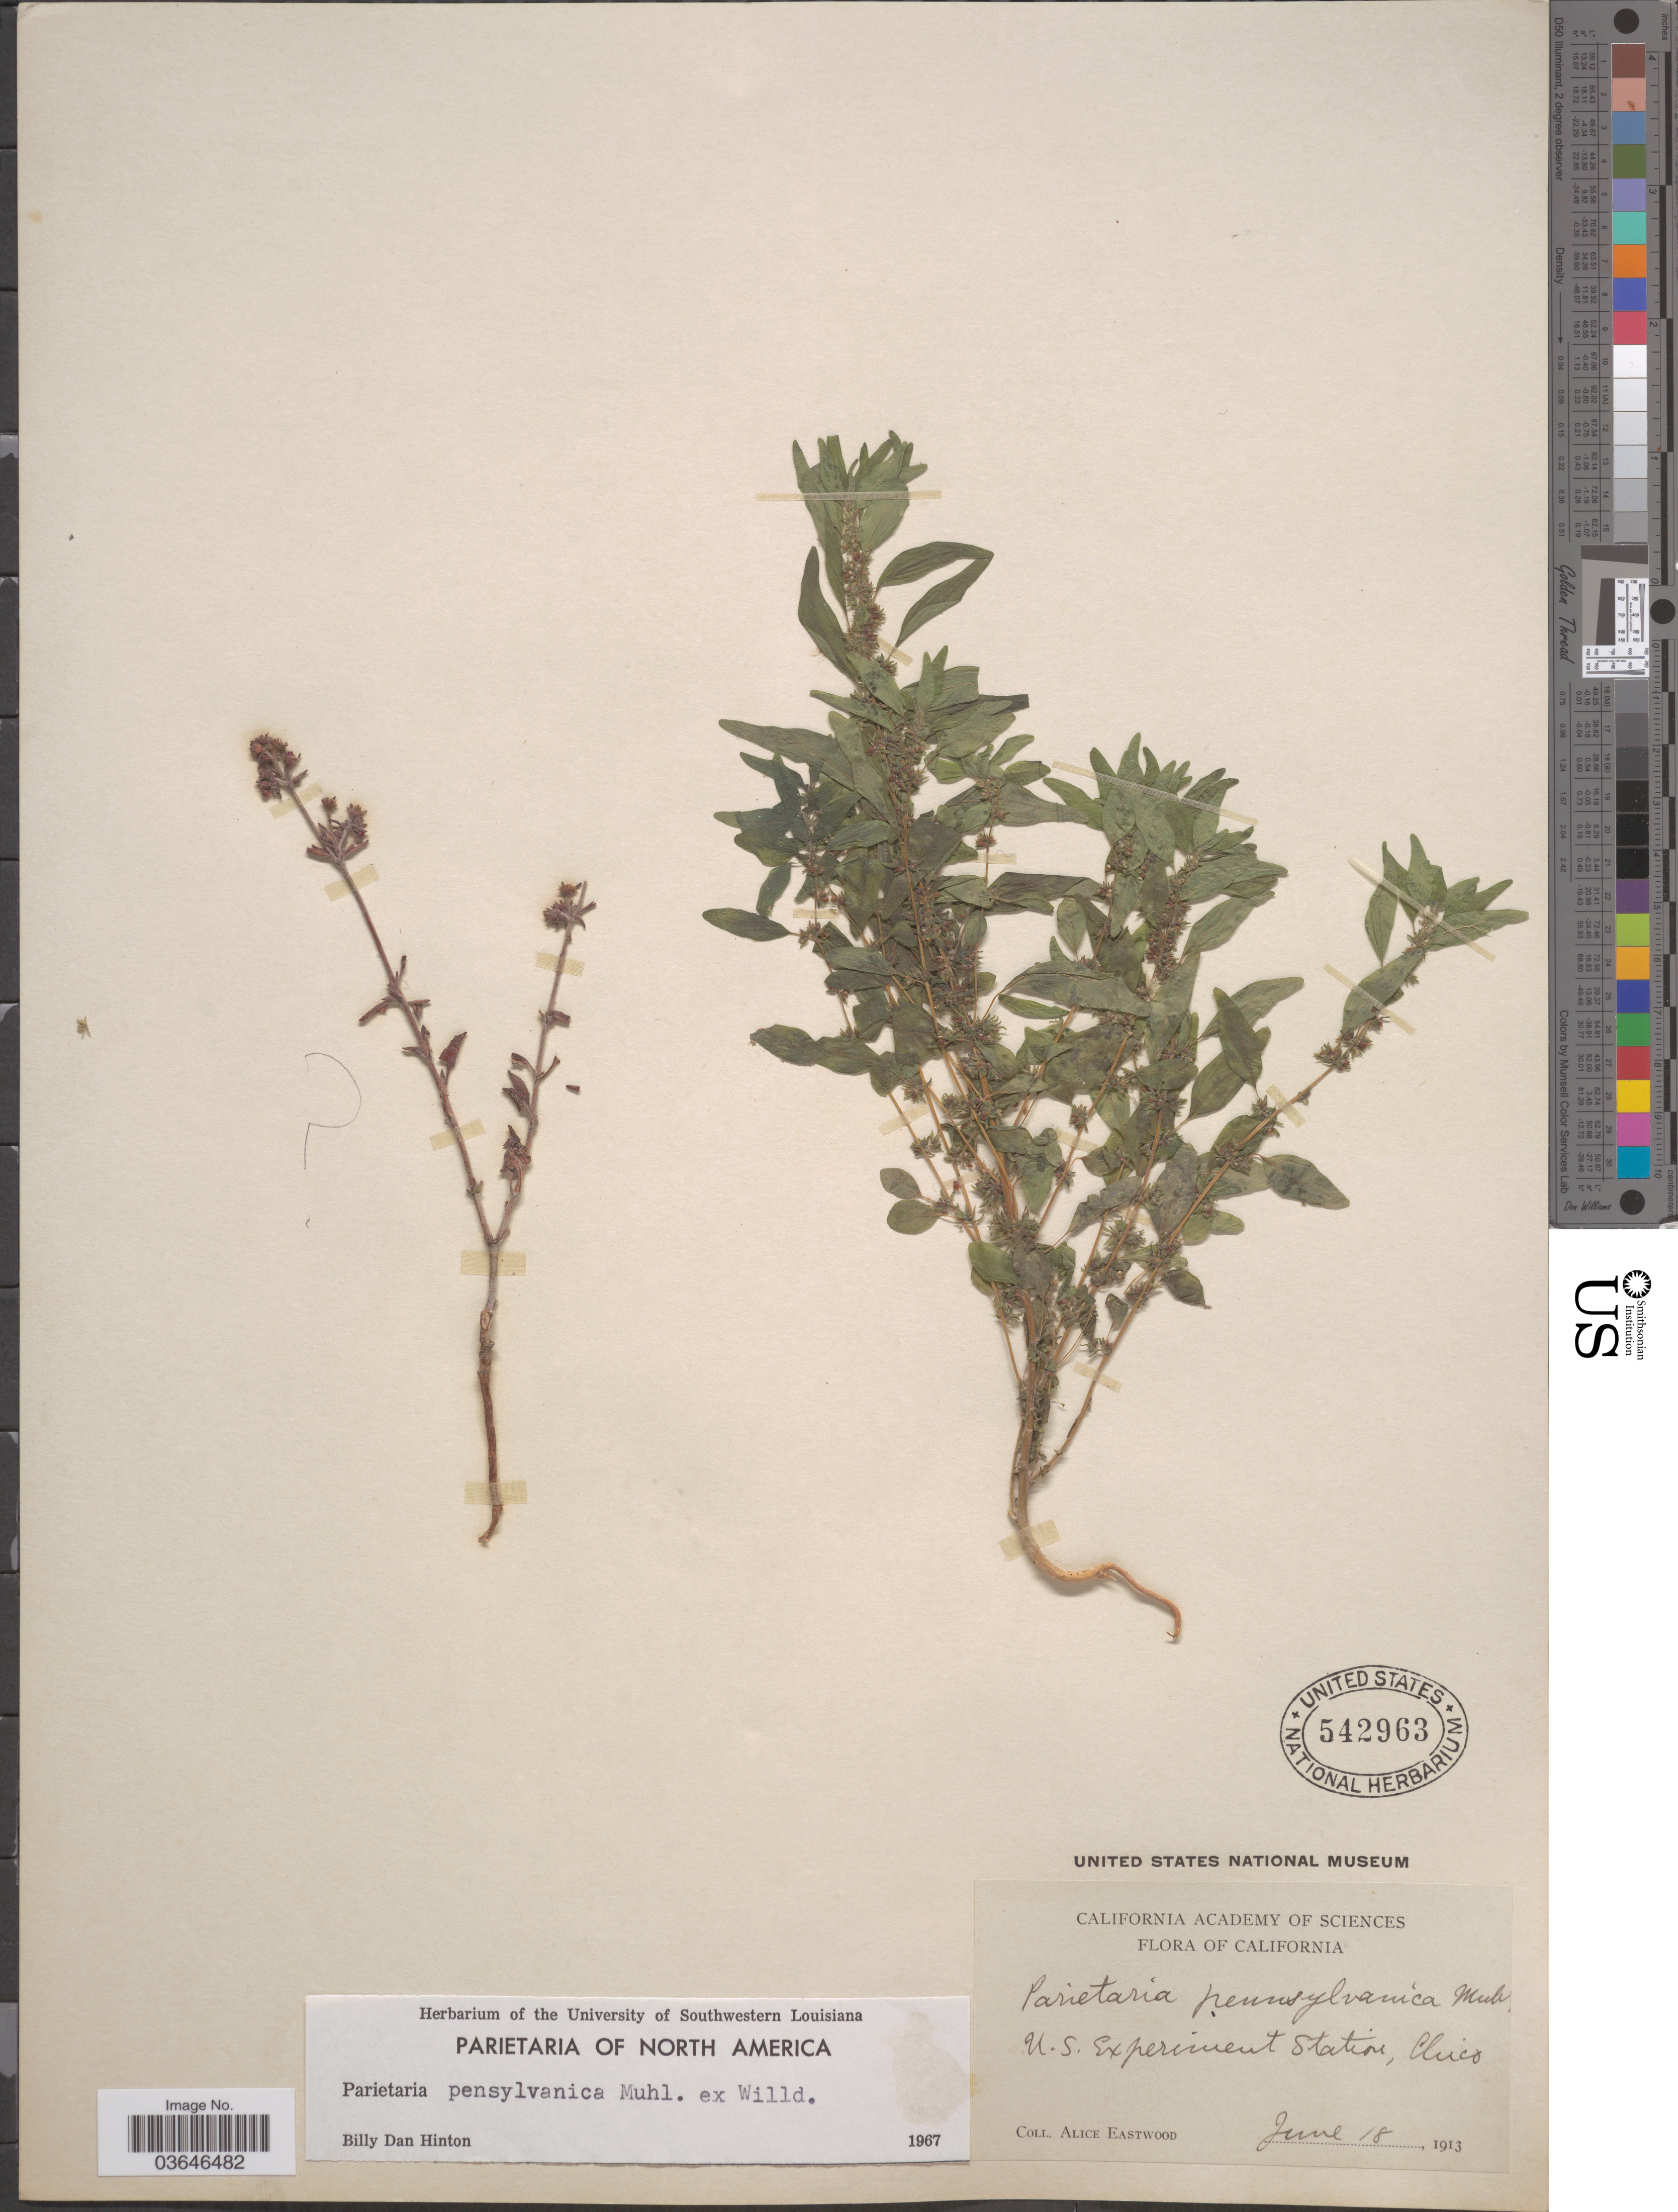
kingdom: Plantae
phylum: Tracheophyta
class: Magnoliopsida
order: Rosales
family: Urticaceae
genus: Parietaria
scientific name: Parietaria pensylvanica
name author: Muhl. ex Willd.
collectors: A. Eastwood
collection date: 1913-06-18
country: United States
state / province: California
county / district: Butte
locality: U.S. Experiment Station Chico.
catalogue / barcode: US 542963